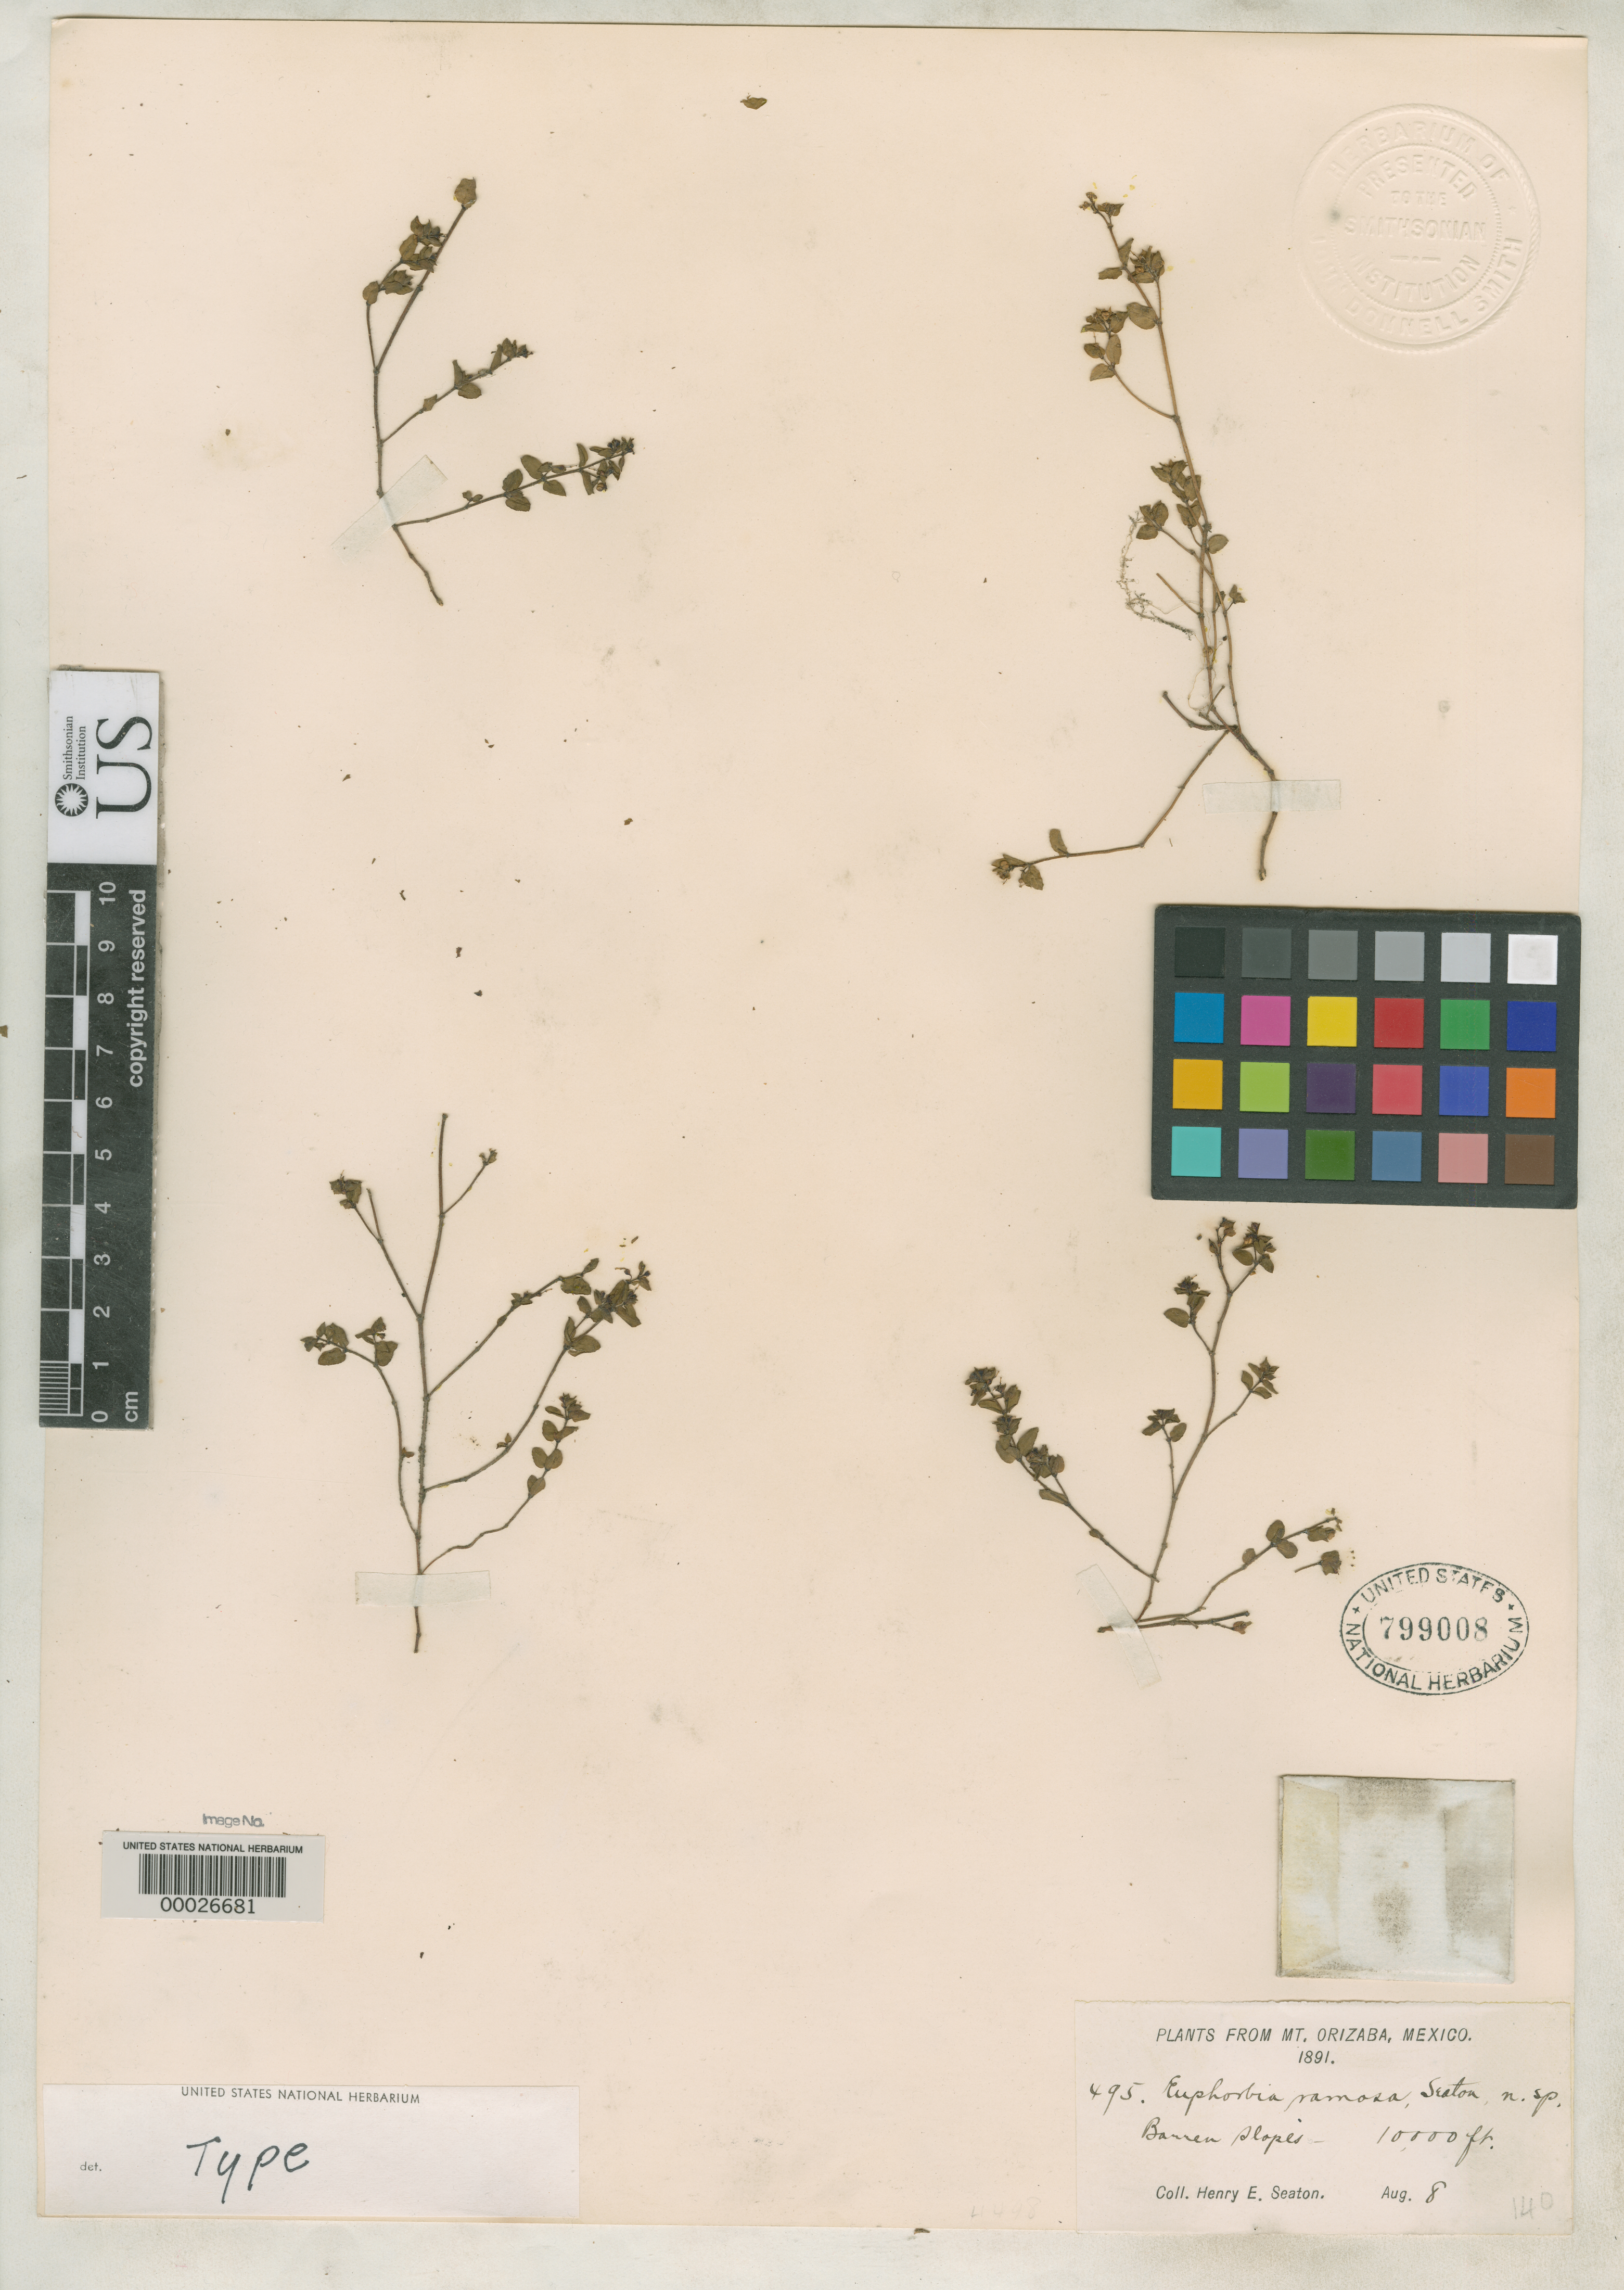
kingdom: Plantae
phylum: Tracheophyta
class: Magnoliopsida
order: Malpighiales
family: Euphorbiaceae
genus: Euphorbia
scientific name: Euphorbia ramosa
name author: Seaton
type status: Isotype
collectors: H. E. Seaton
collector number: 495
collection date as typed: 08 Aug 1891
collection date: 1891-08-08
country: Mexico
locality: Mt. Orizaba, barren slopes.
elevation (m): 3048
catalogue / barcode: US 799008